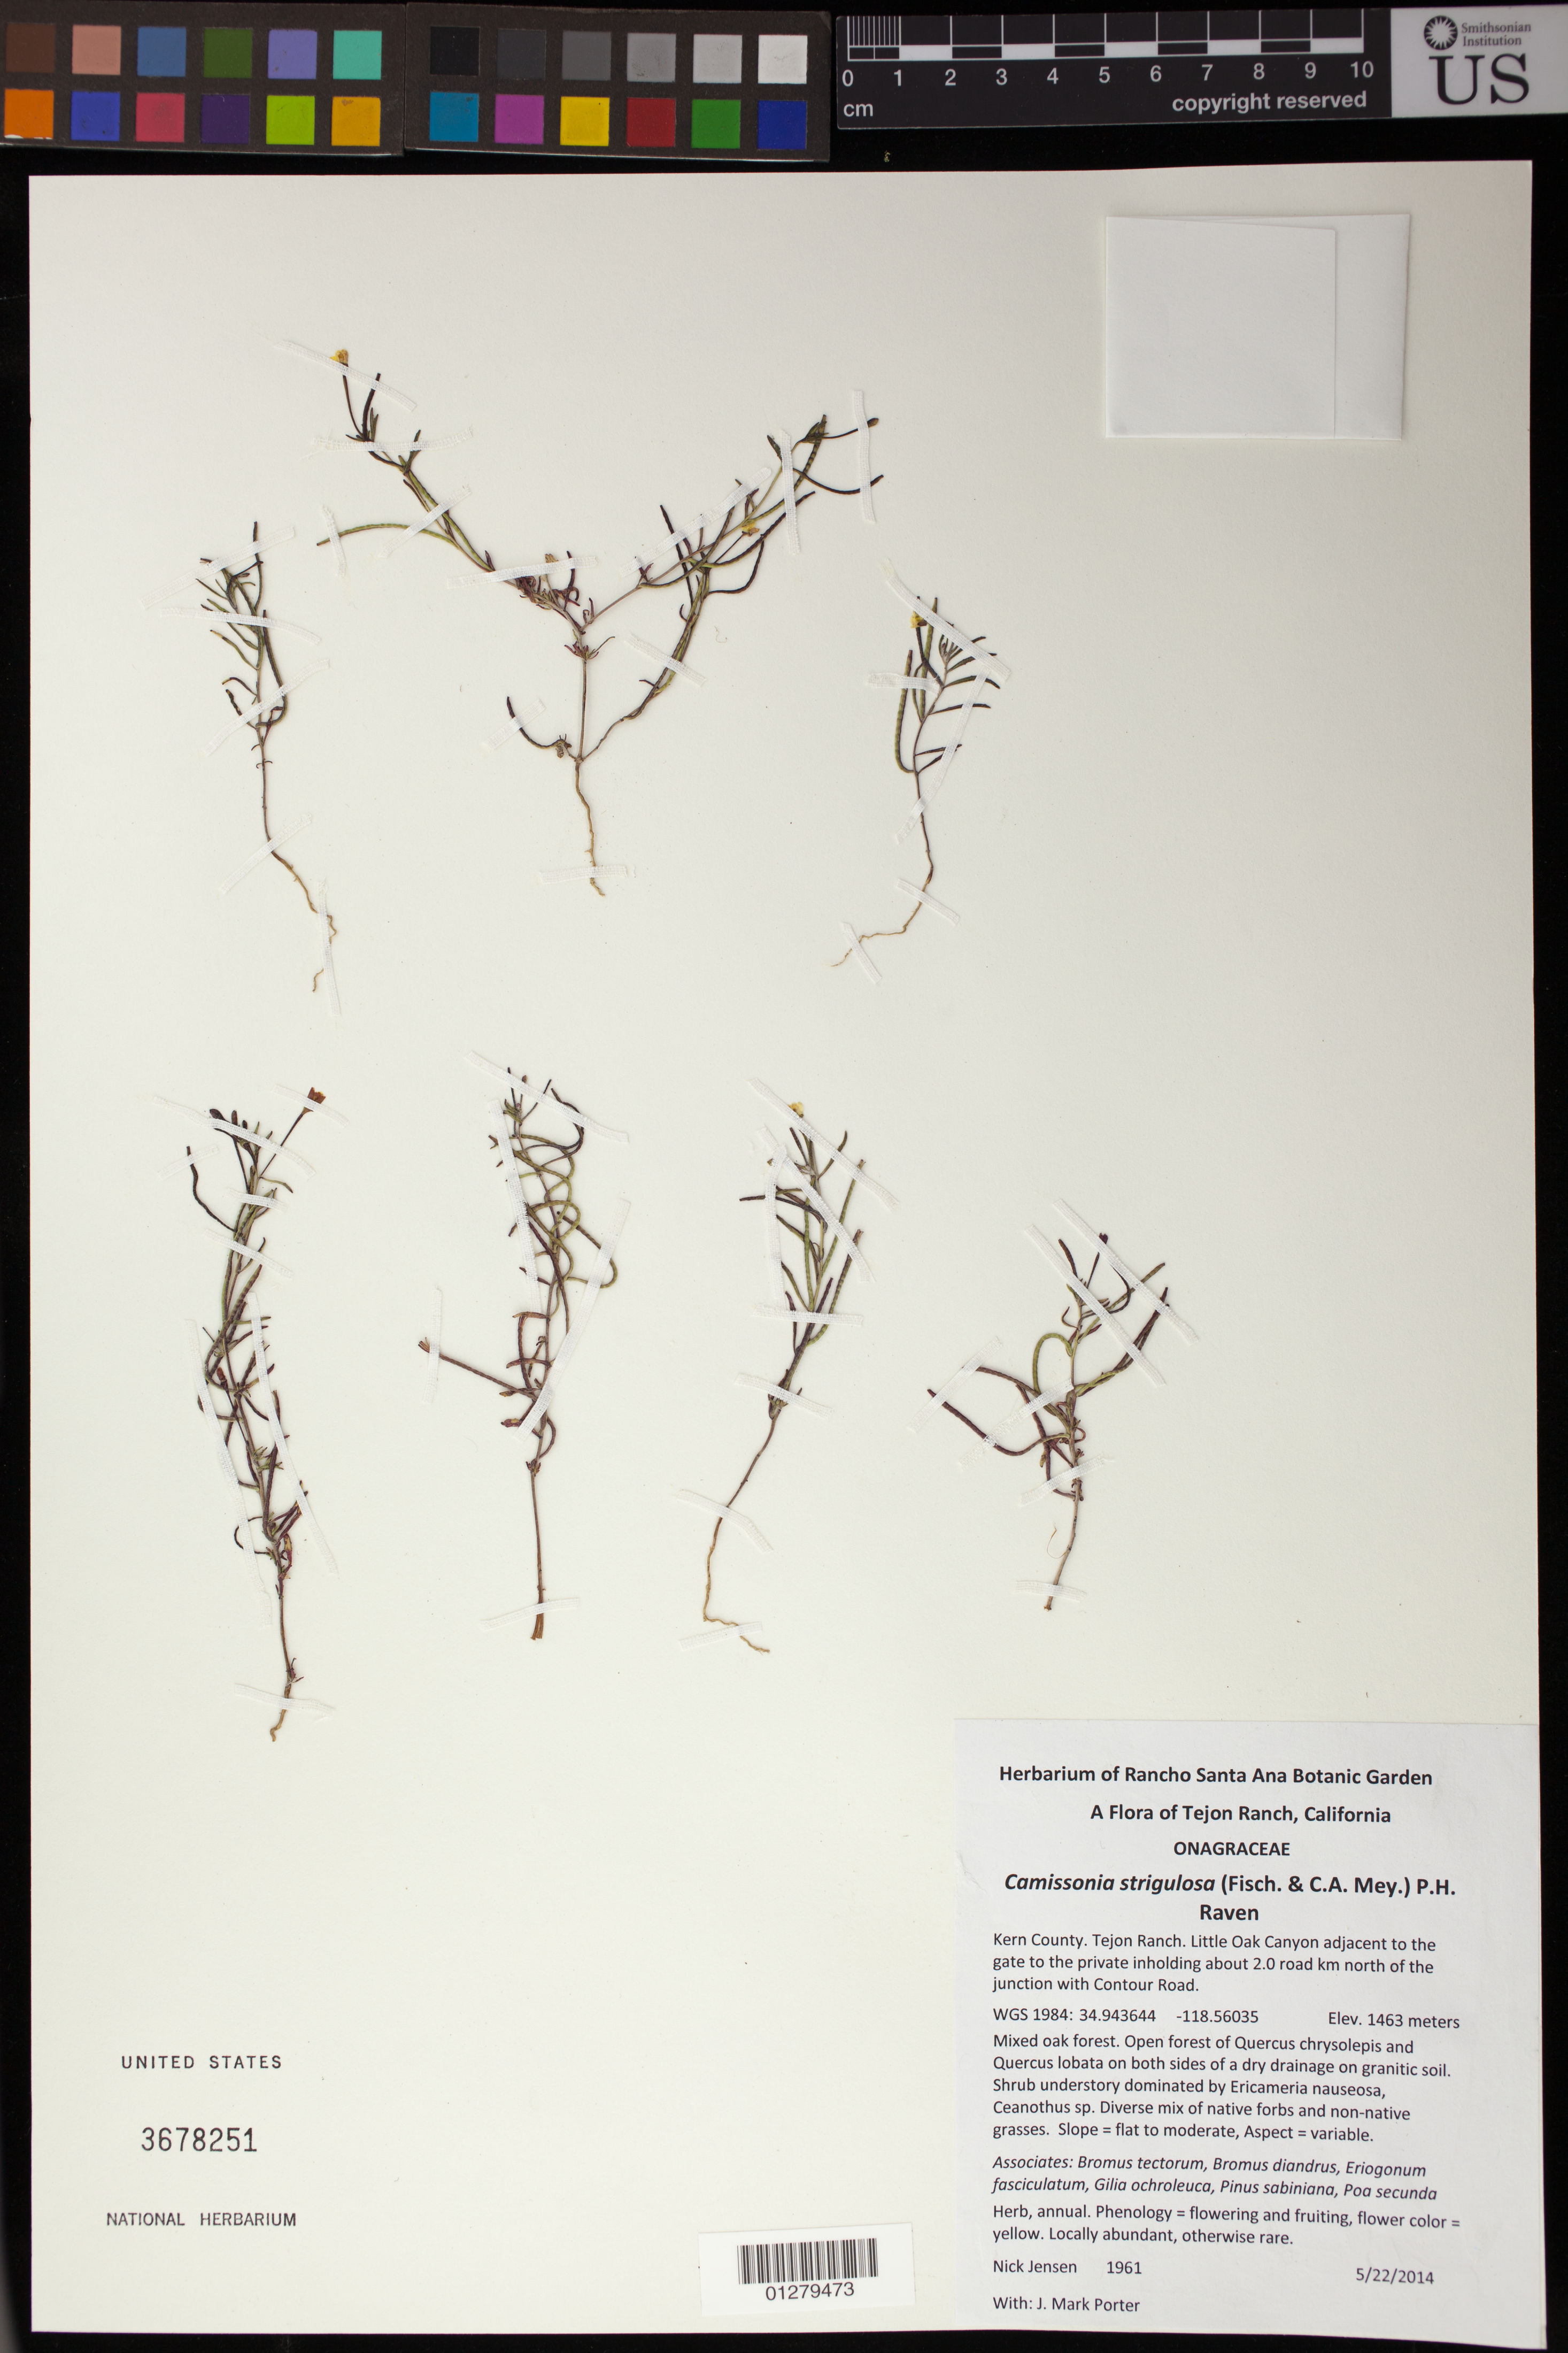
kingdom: Plantae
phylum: Tracheophyta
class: Magnoliopsida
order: Myrtales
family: Onagraceae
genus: Camissonia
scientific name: Camissonia strigulosa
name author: (Fisch. & C.A. Mey.) P.H. Raven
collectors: N. Jensen & J. M. Porter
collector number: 1961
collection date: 2014-05-22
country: United States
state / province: California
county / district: Kern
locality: Tejon Ranch, Little Oak Canyon adjacent to the gate to the private inholding about 2.0 road km north of the junction with Contour Road.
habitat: Mixed oak forest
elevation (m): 1463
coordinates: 34.943644, -118.56035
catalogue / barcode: US 3678251